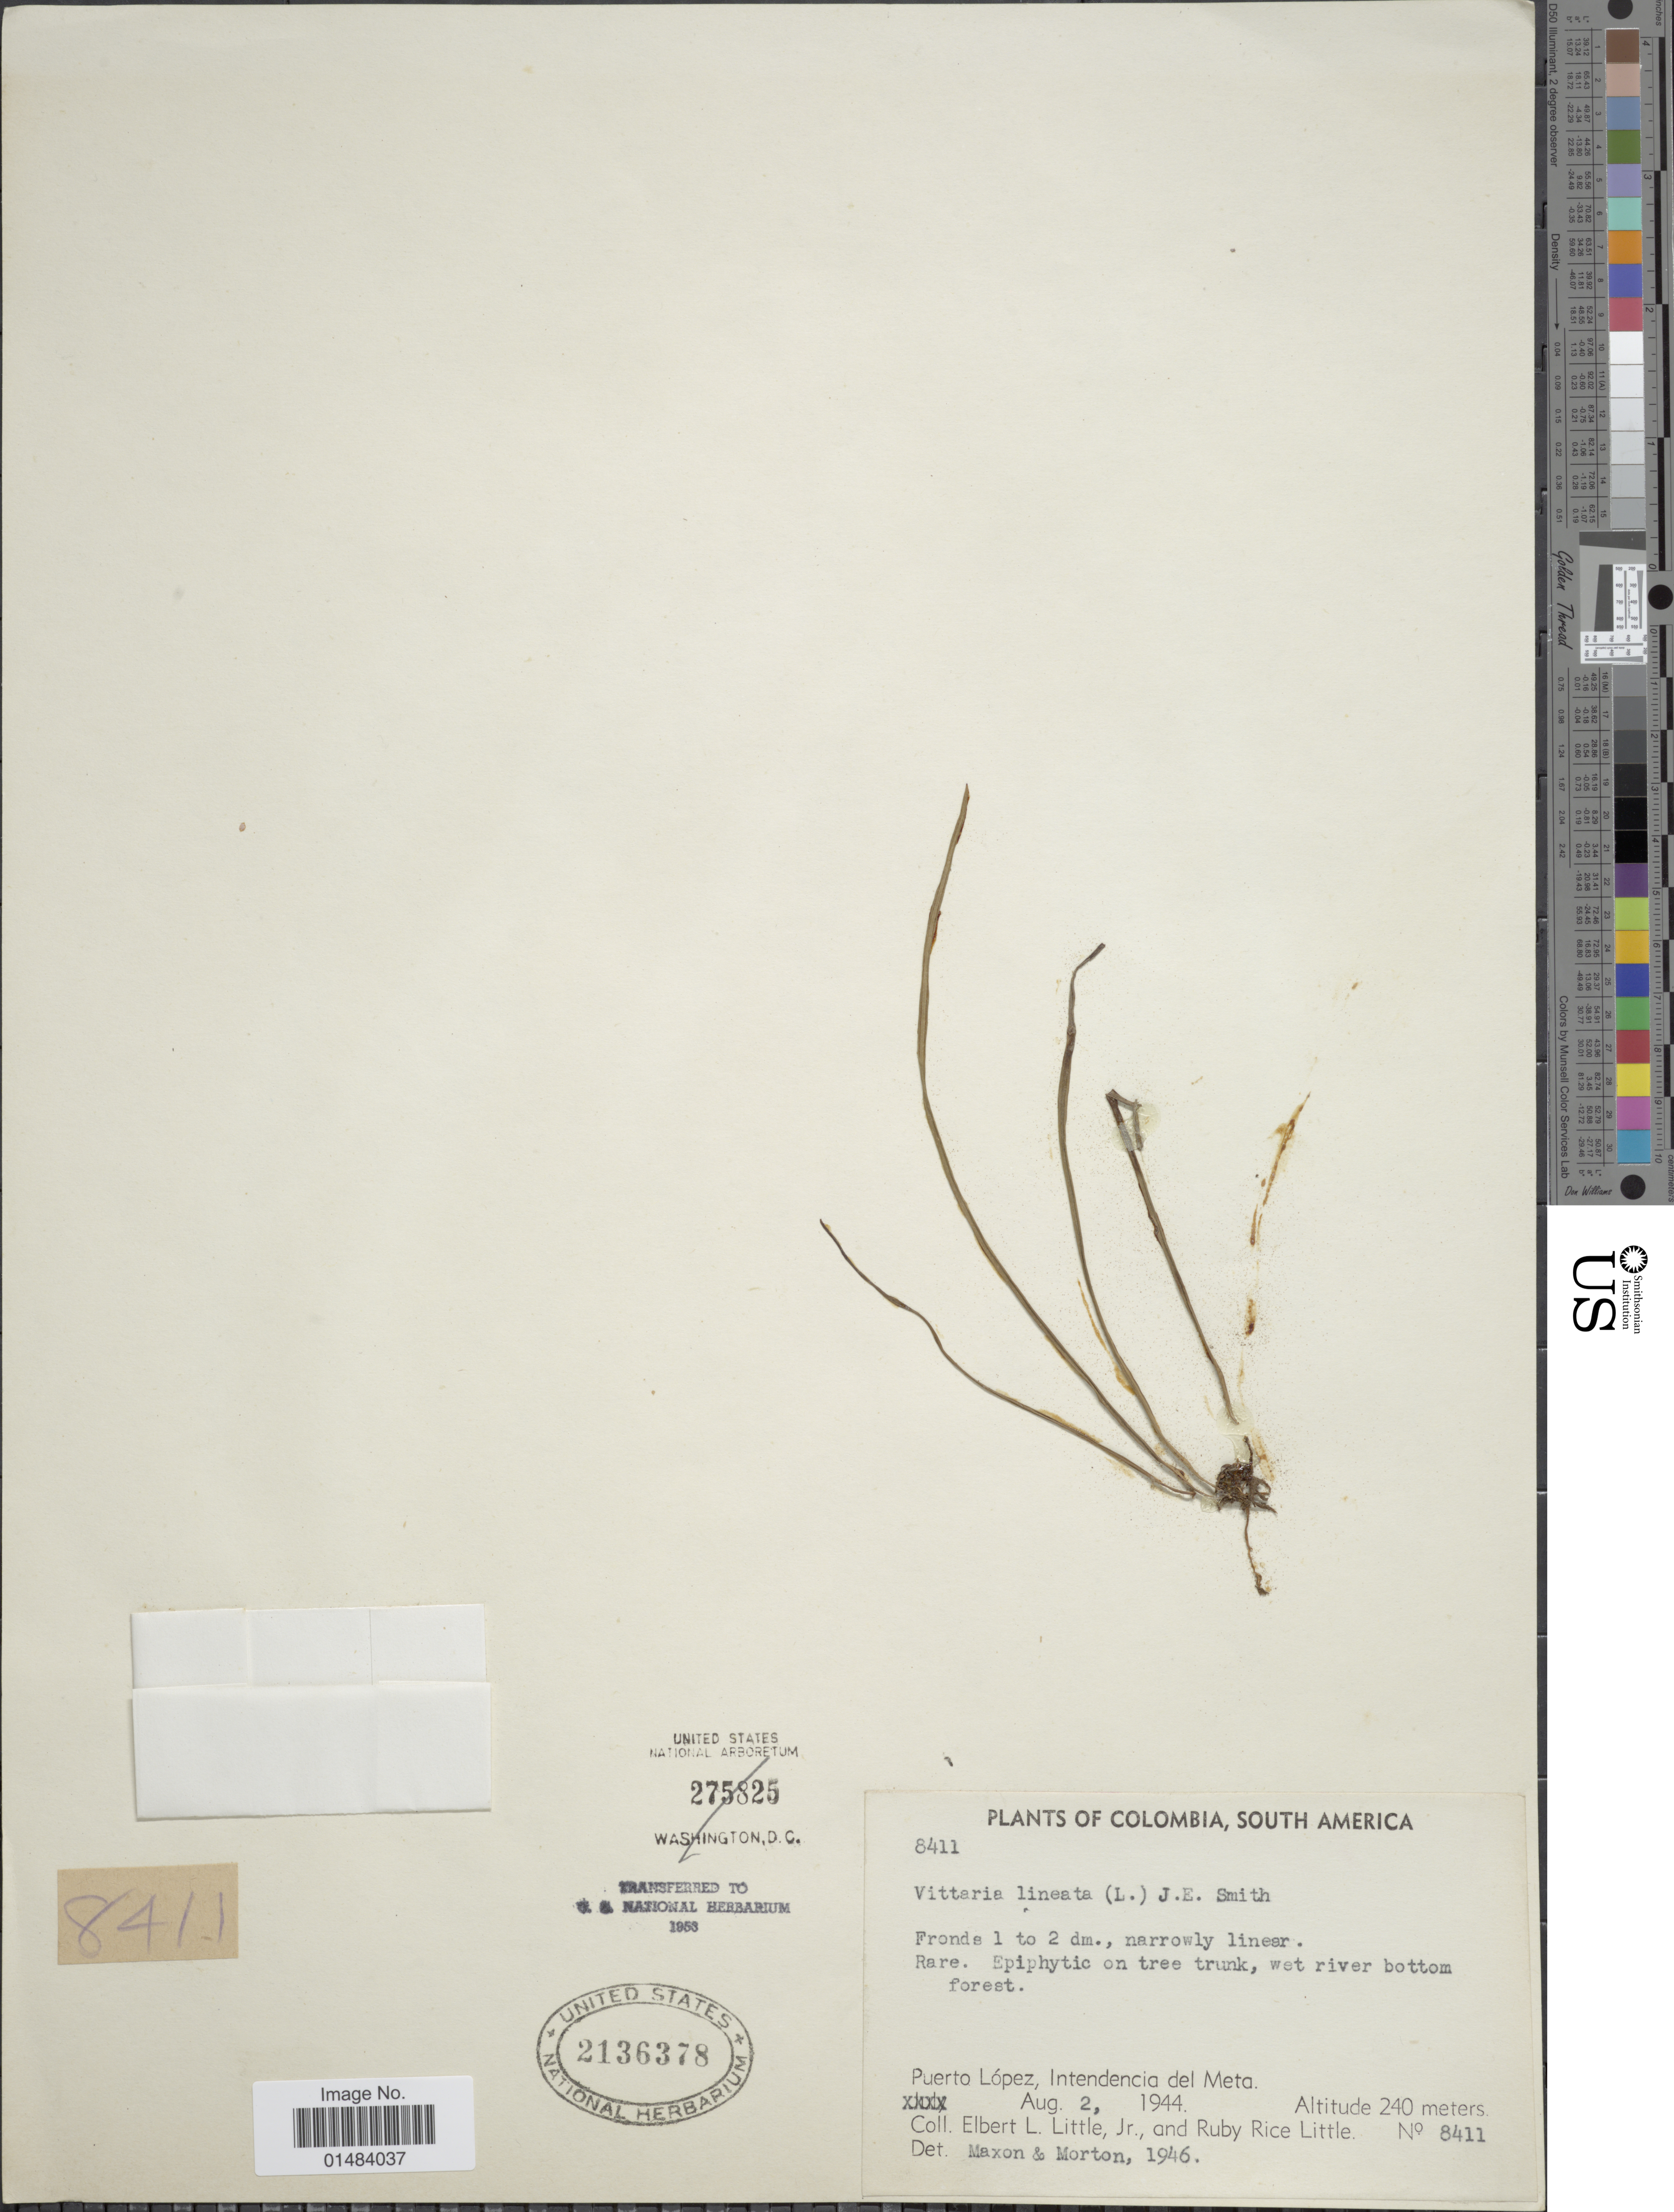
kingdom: Plantae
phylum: Tracheophyta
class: Polypodiopsida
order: Polypodiales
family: Pteridaceae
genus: Vittaria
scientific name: Vittaria lineata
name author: (L.) Sm.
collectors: E. L. Little & R. R. Little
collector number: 8411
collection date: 1944-08-02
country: Colombia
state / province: Meta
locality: Colombia, South America, Puerto López, Intendencia del Meta.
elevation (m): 240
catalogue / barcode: US 2136378